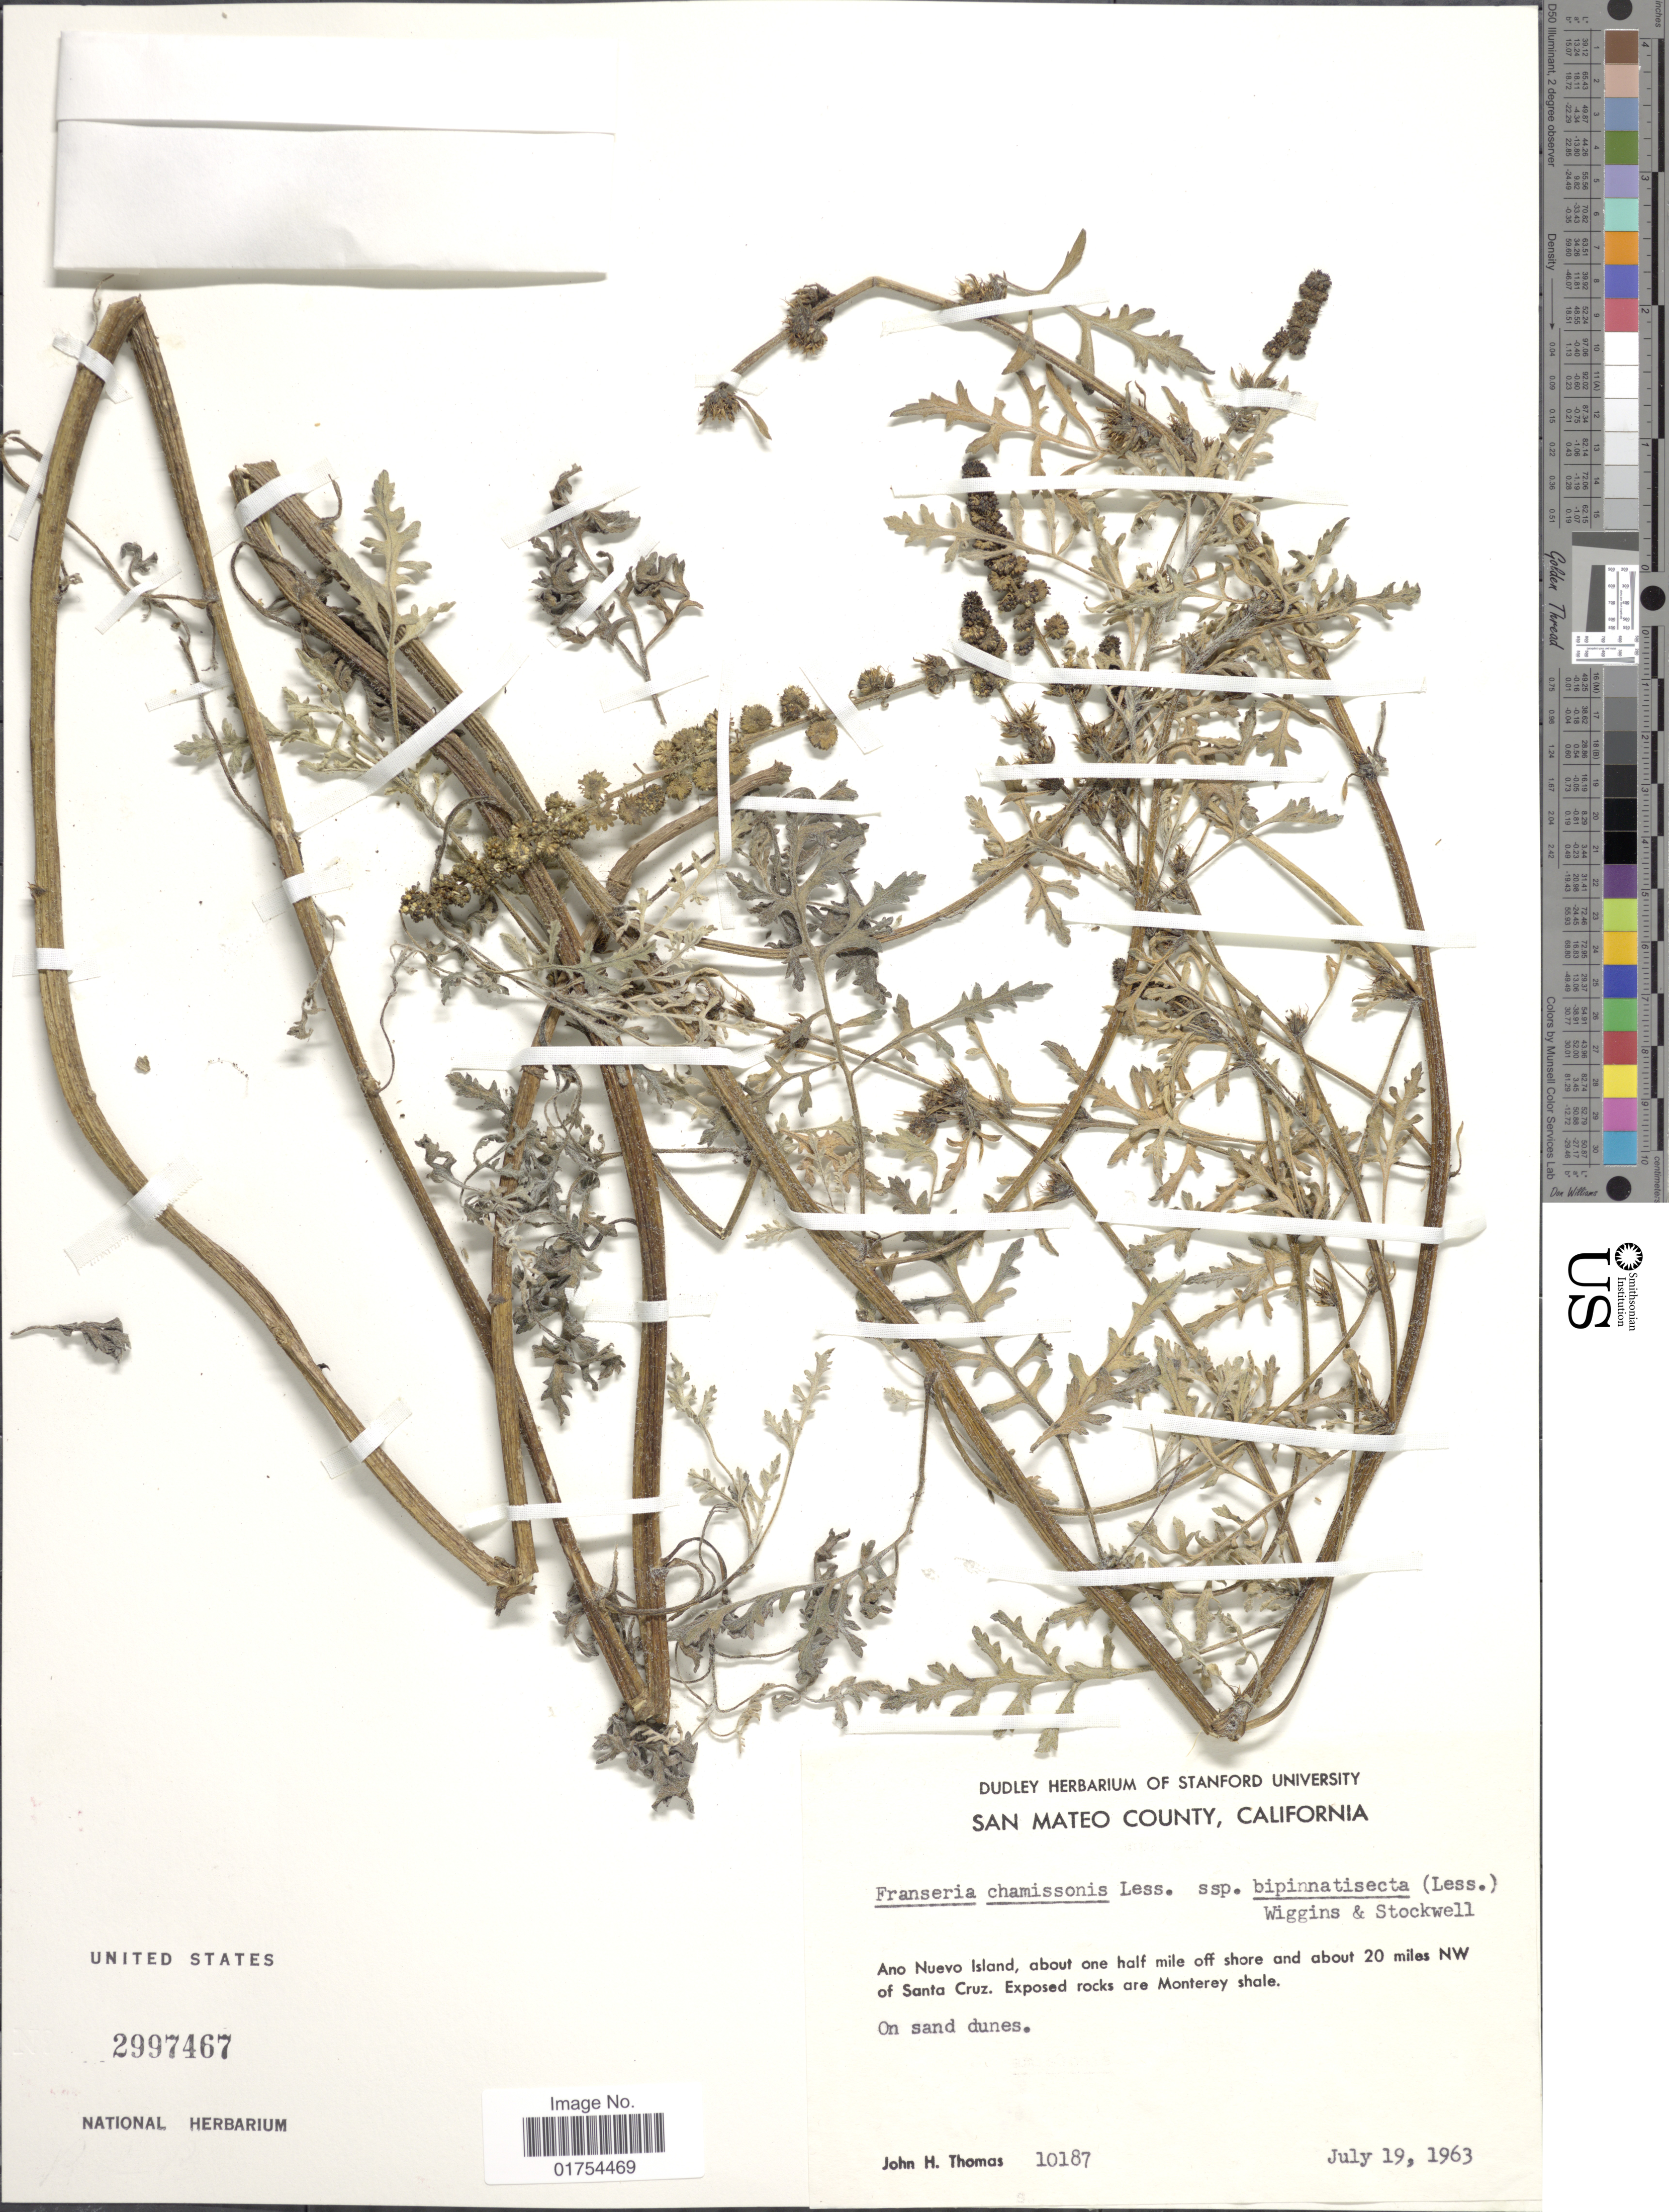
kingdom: Plantae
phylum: Tracheophyta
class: Magnoliopsida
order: Asterales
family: Asteraceae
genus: Franseria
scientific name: Franseria bipinnatifida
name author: (A. Gray) A. Gray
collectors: J. H. Thomas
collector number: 10187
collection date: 1963-06-19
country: United States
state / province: California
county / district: San Mateo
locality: San Mateo County, Ano Nuevo Island, about one half mile off shore and about 20 miles NW of Santa Cruz. Exposed rocks are Monterey shale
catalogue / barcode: US 2997467